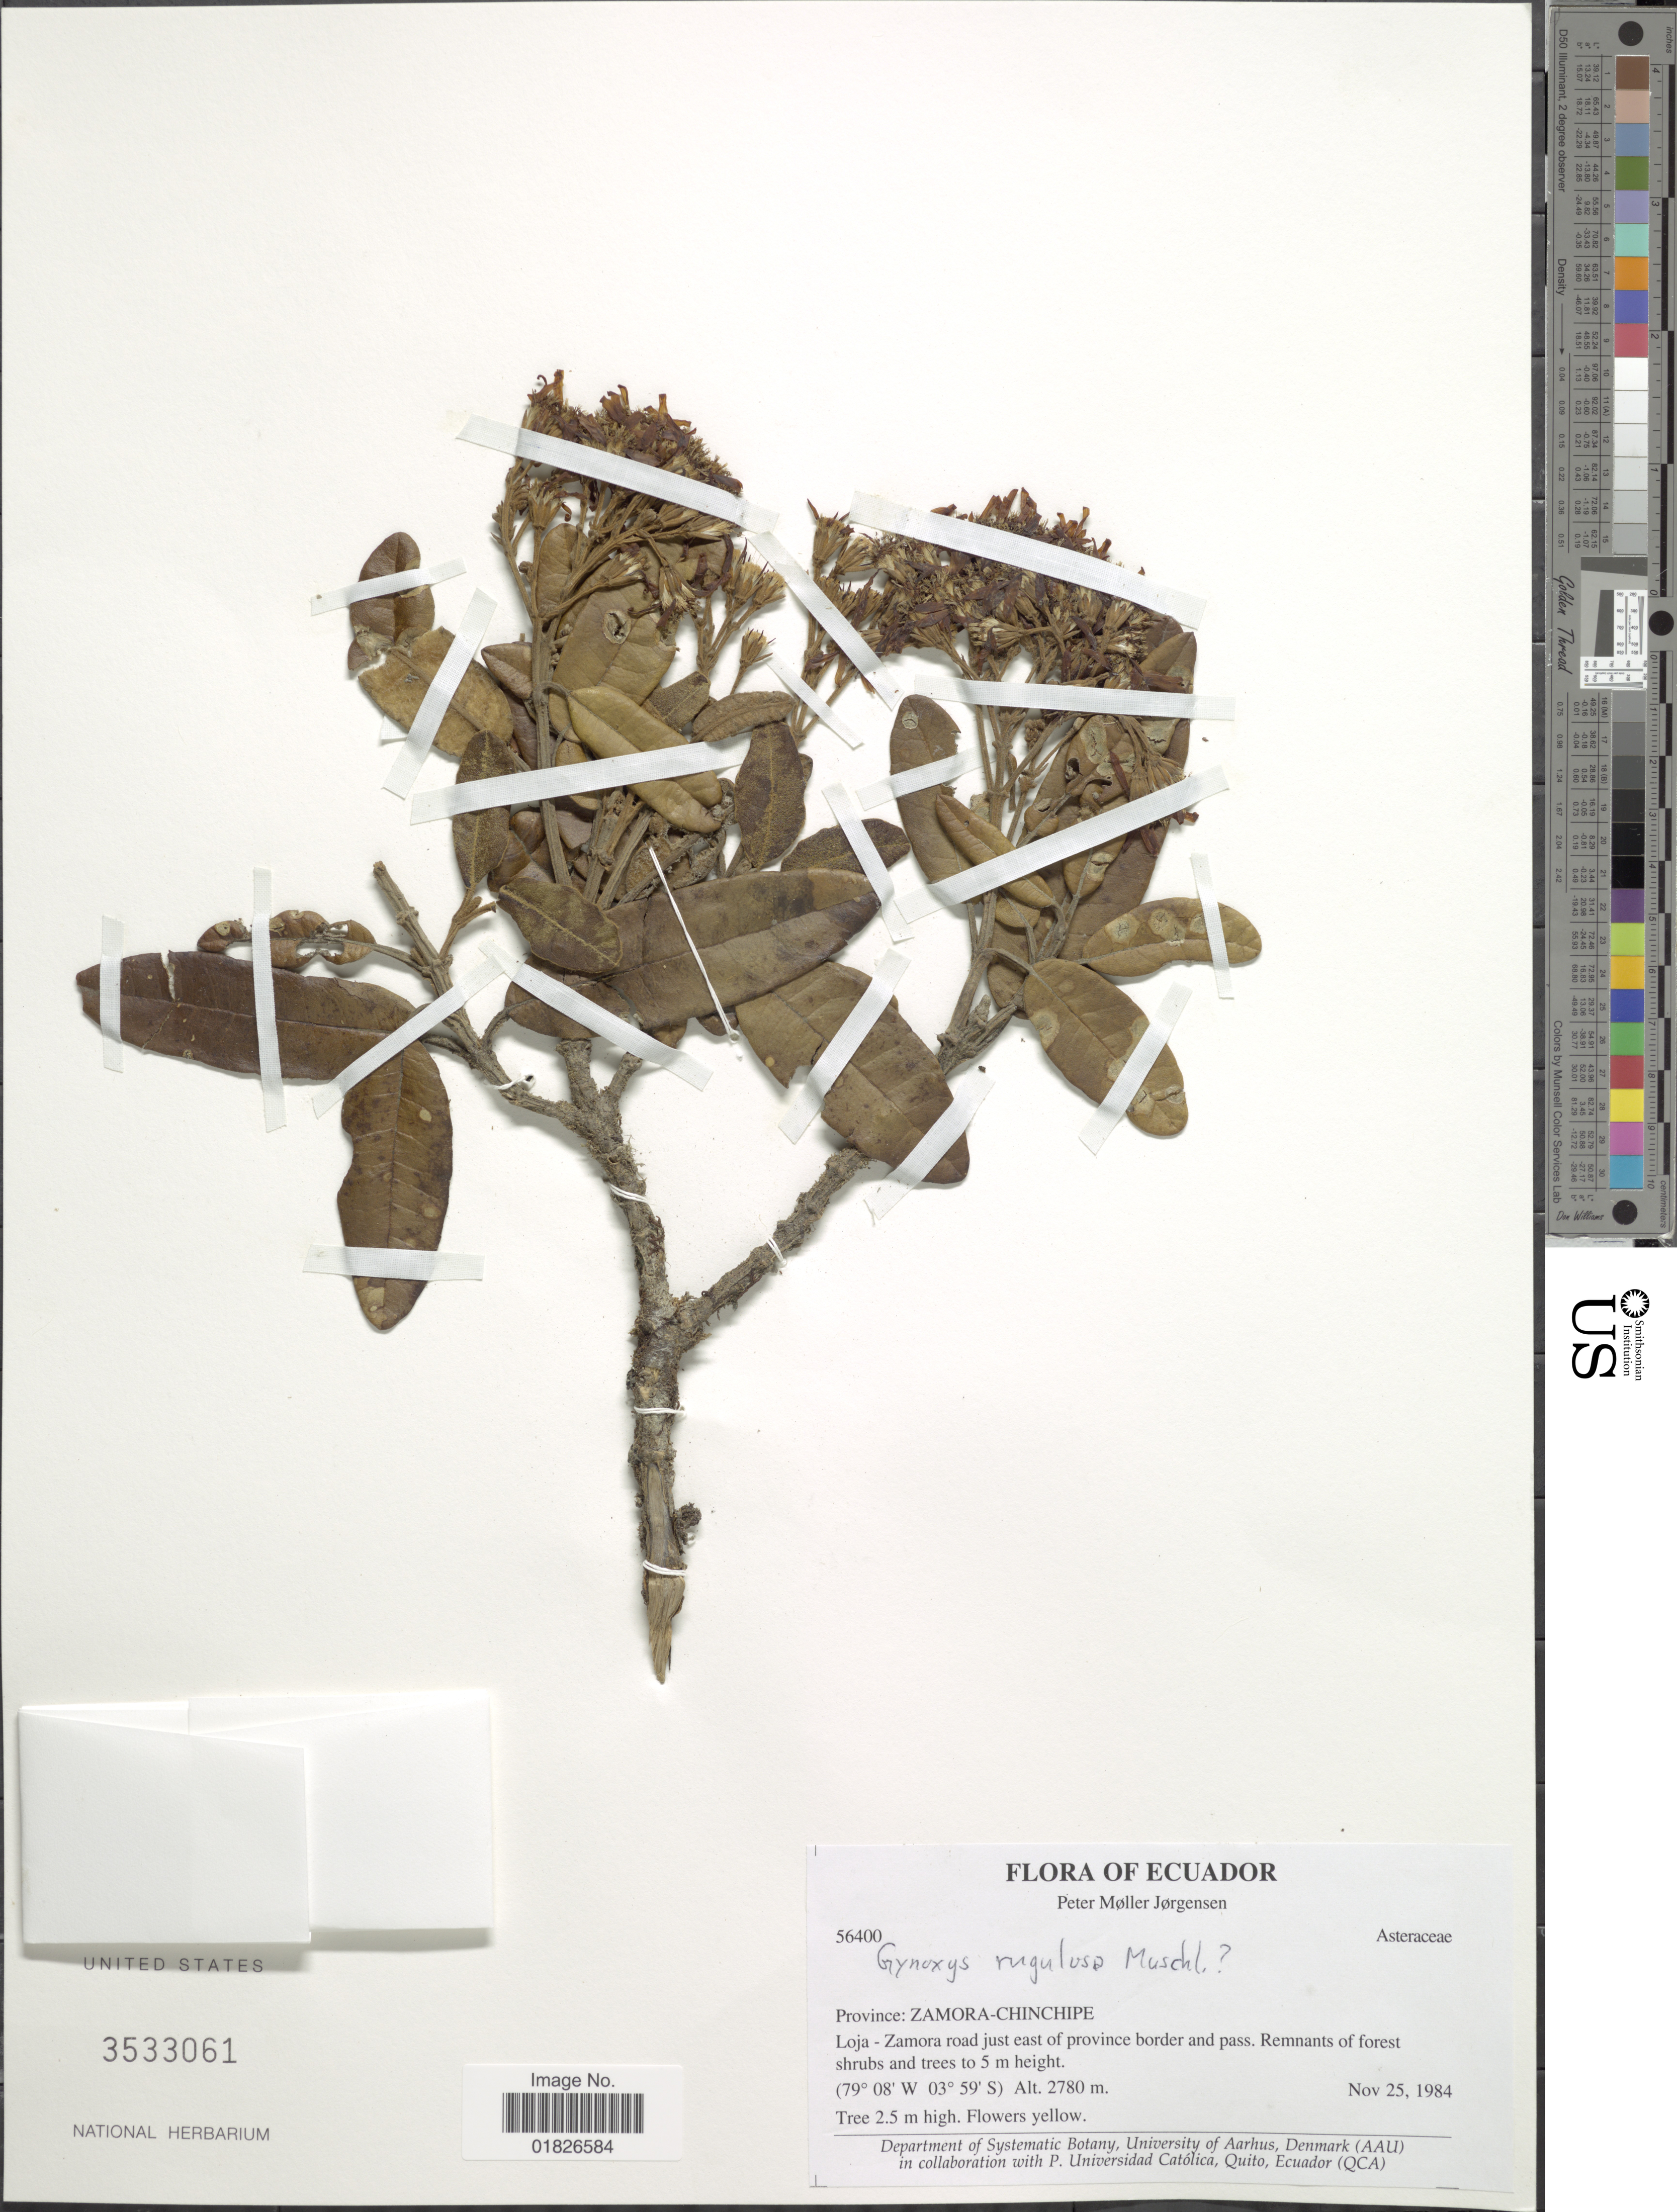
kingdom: Plantae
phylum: Tracheophyta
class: Magnoliopsida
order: Asterales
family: Asteraceae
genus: Gynoxys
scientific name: Gynoxys rugulosa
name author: Muschl.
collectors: P. M. Jørgensen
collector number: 56400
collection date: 1984-11-25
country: Ecuador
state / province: Zamora-Chinchipe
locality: Loja-Zamora road just east of province border and pass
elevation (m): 2780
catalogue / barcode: US 3533061